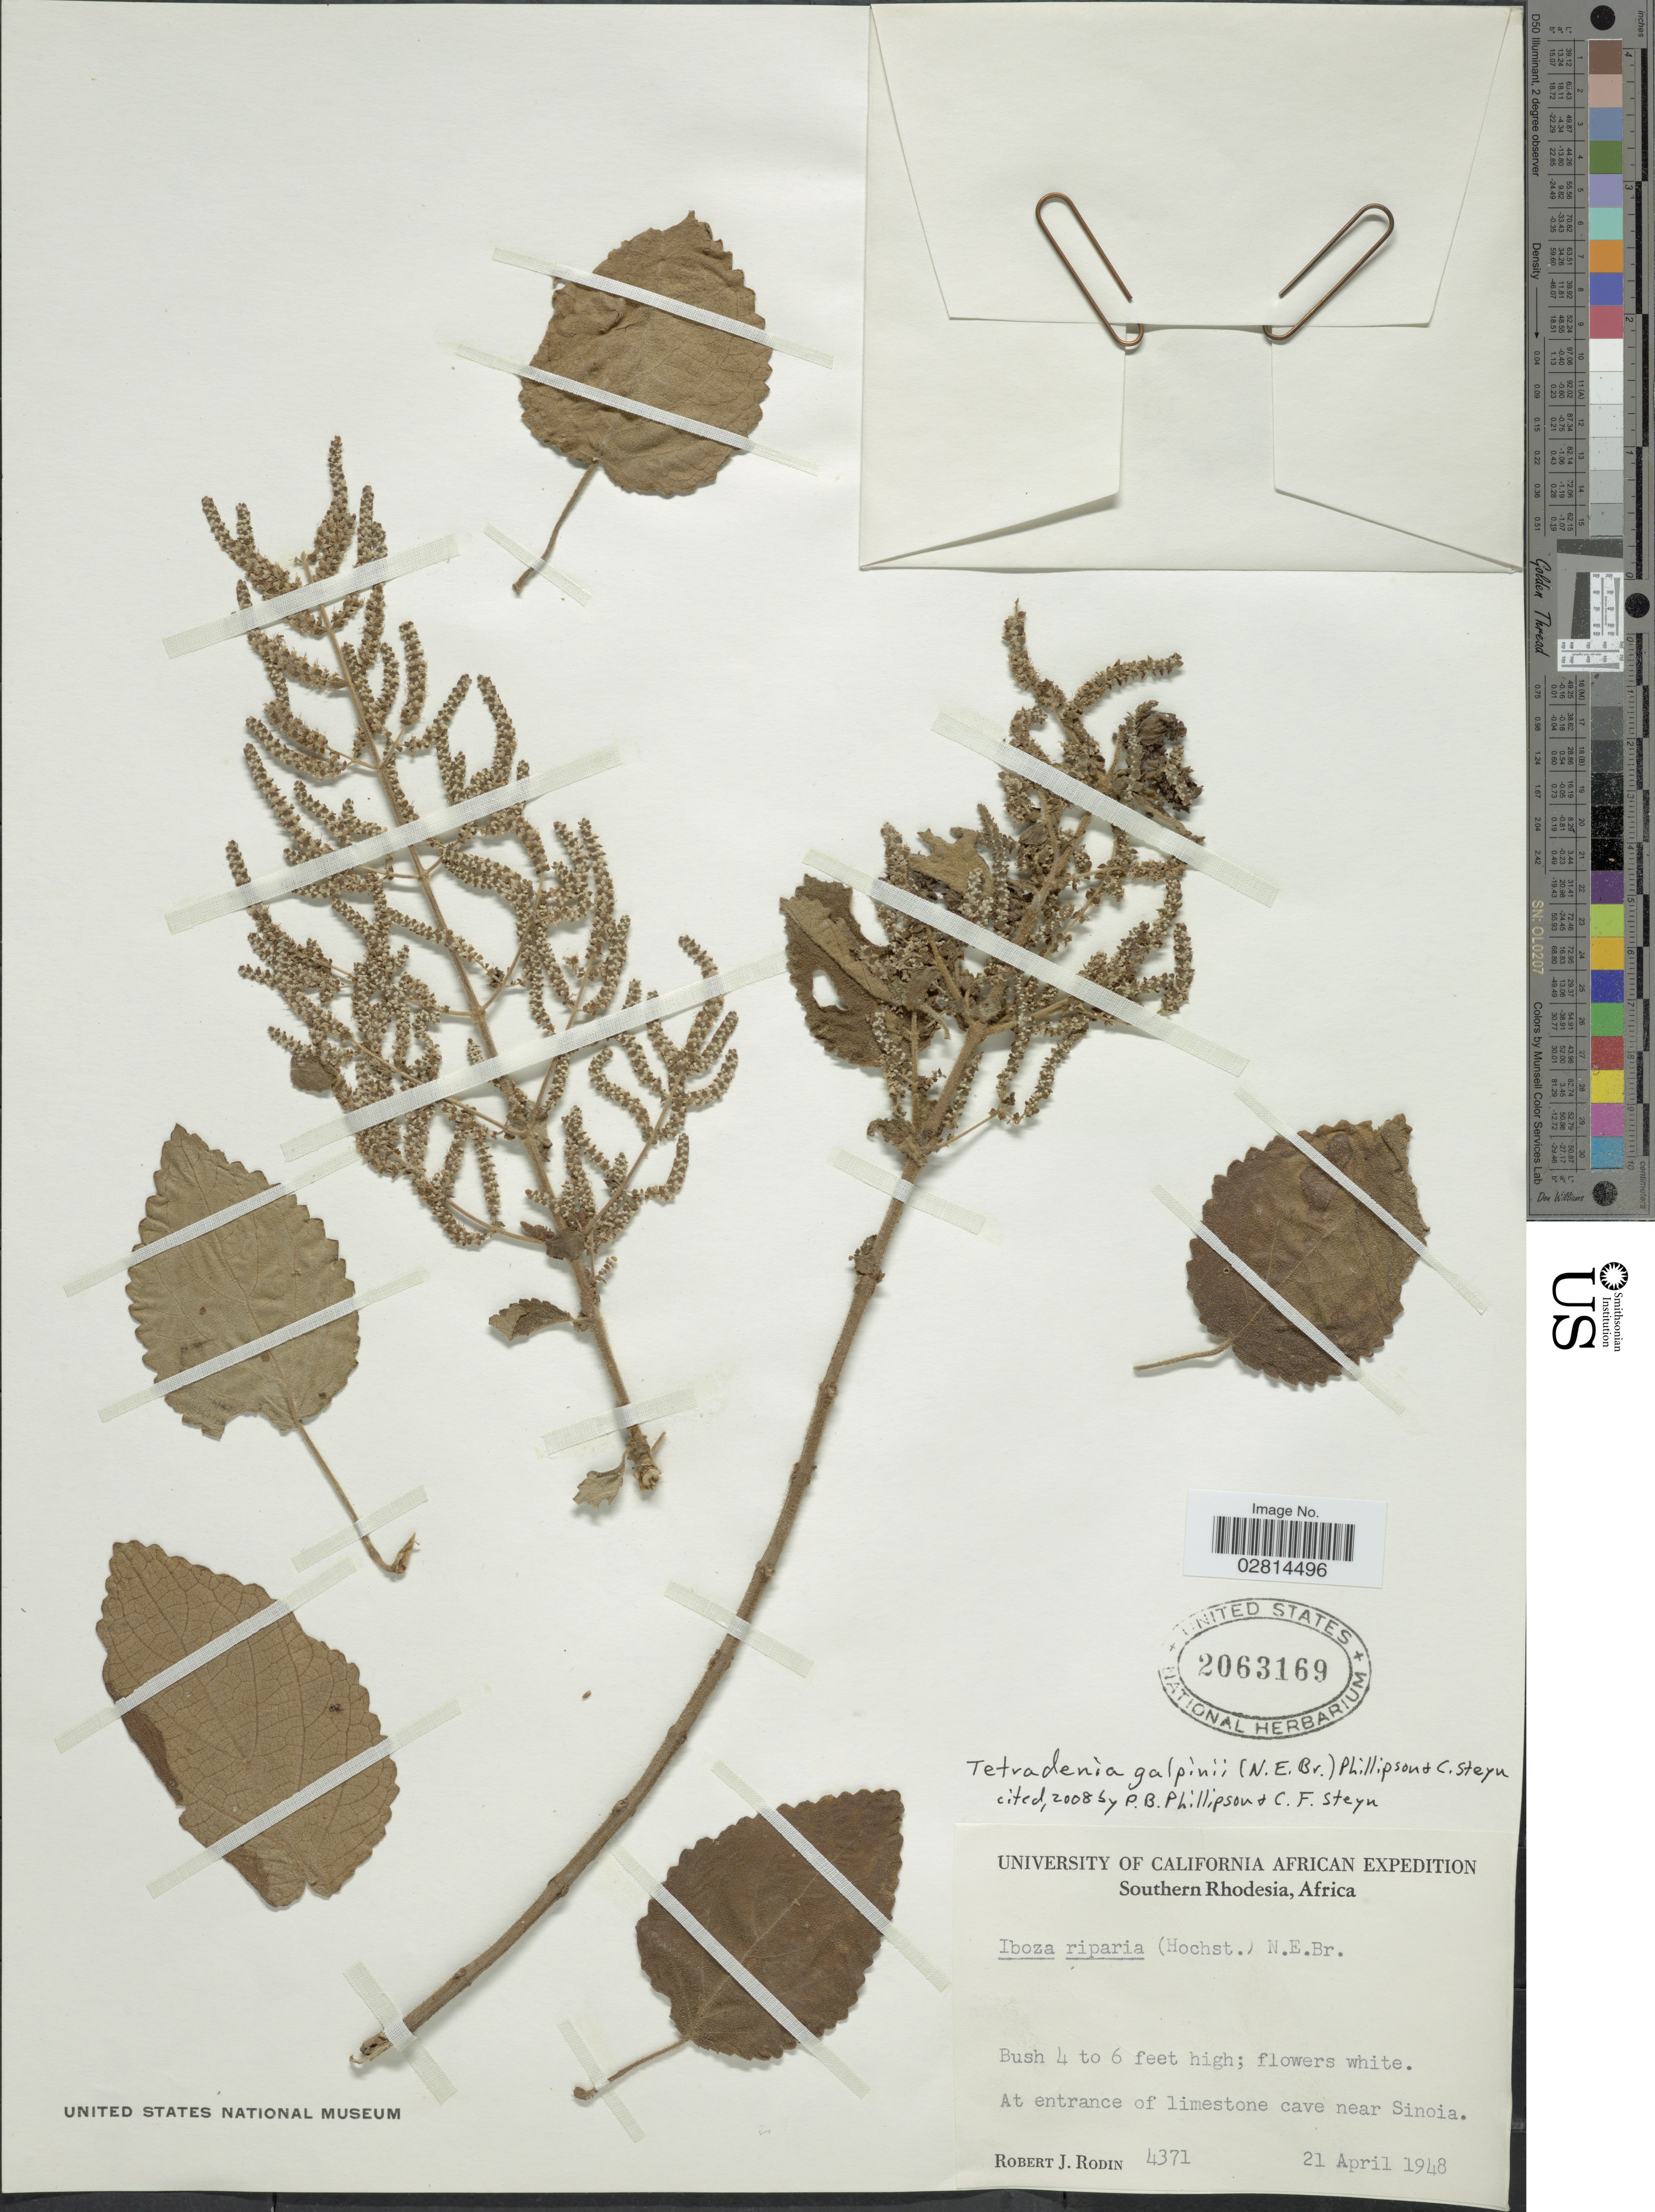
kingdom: Plantae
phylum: Tracheophyta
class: Magnoliopsida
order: Lamiales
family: Lamiaceae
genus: Tetradenia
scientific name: Tetradenia galpinii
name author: (N.E. Br.) Phillipson & C.F. Steyn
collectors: R. J. Rodin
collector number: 4371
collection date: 1948-04-21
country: Zimbabwe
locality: Southern Rhodesia. At entrance of limestone cave near Sinoia.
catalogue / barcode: US 2063169